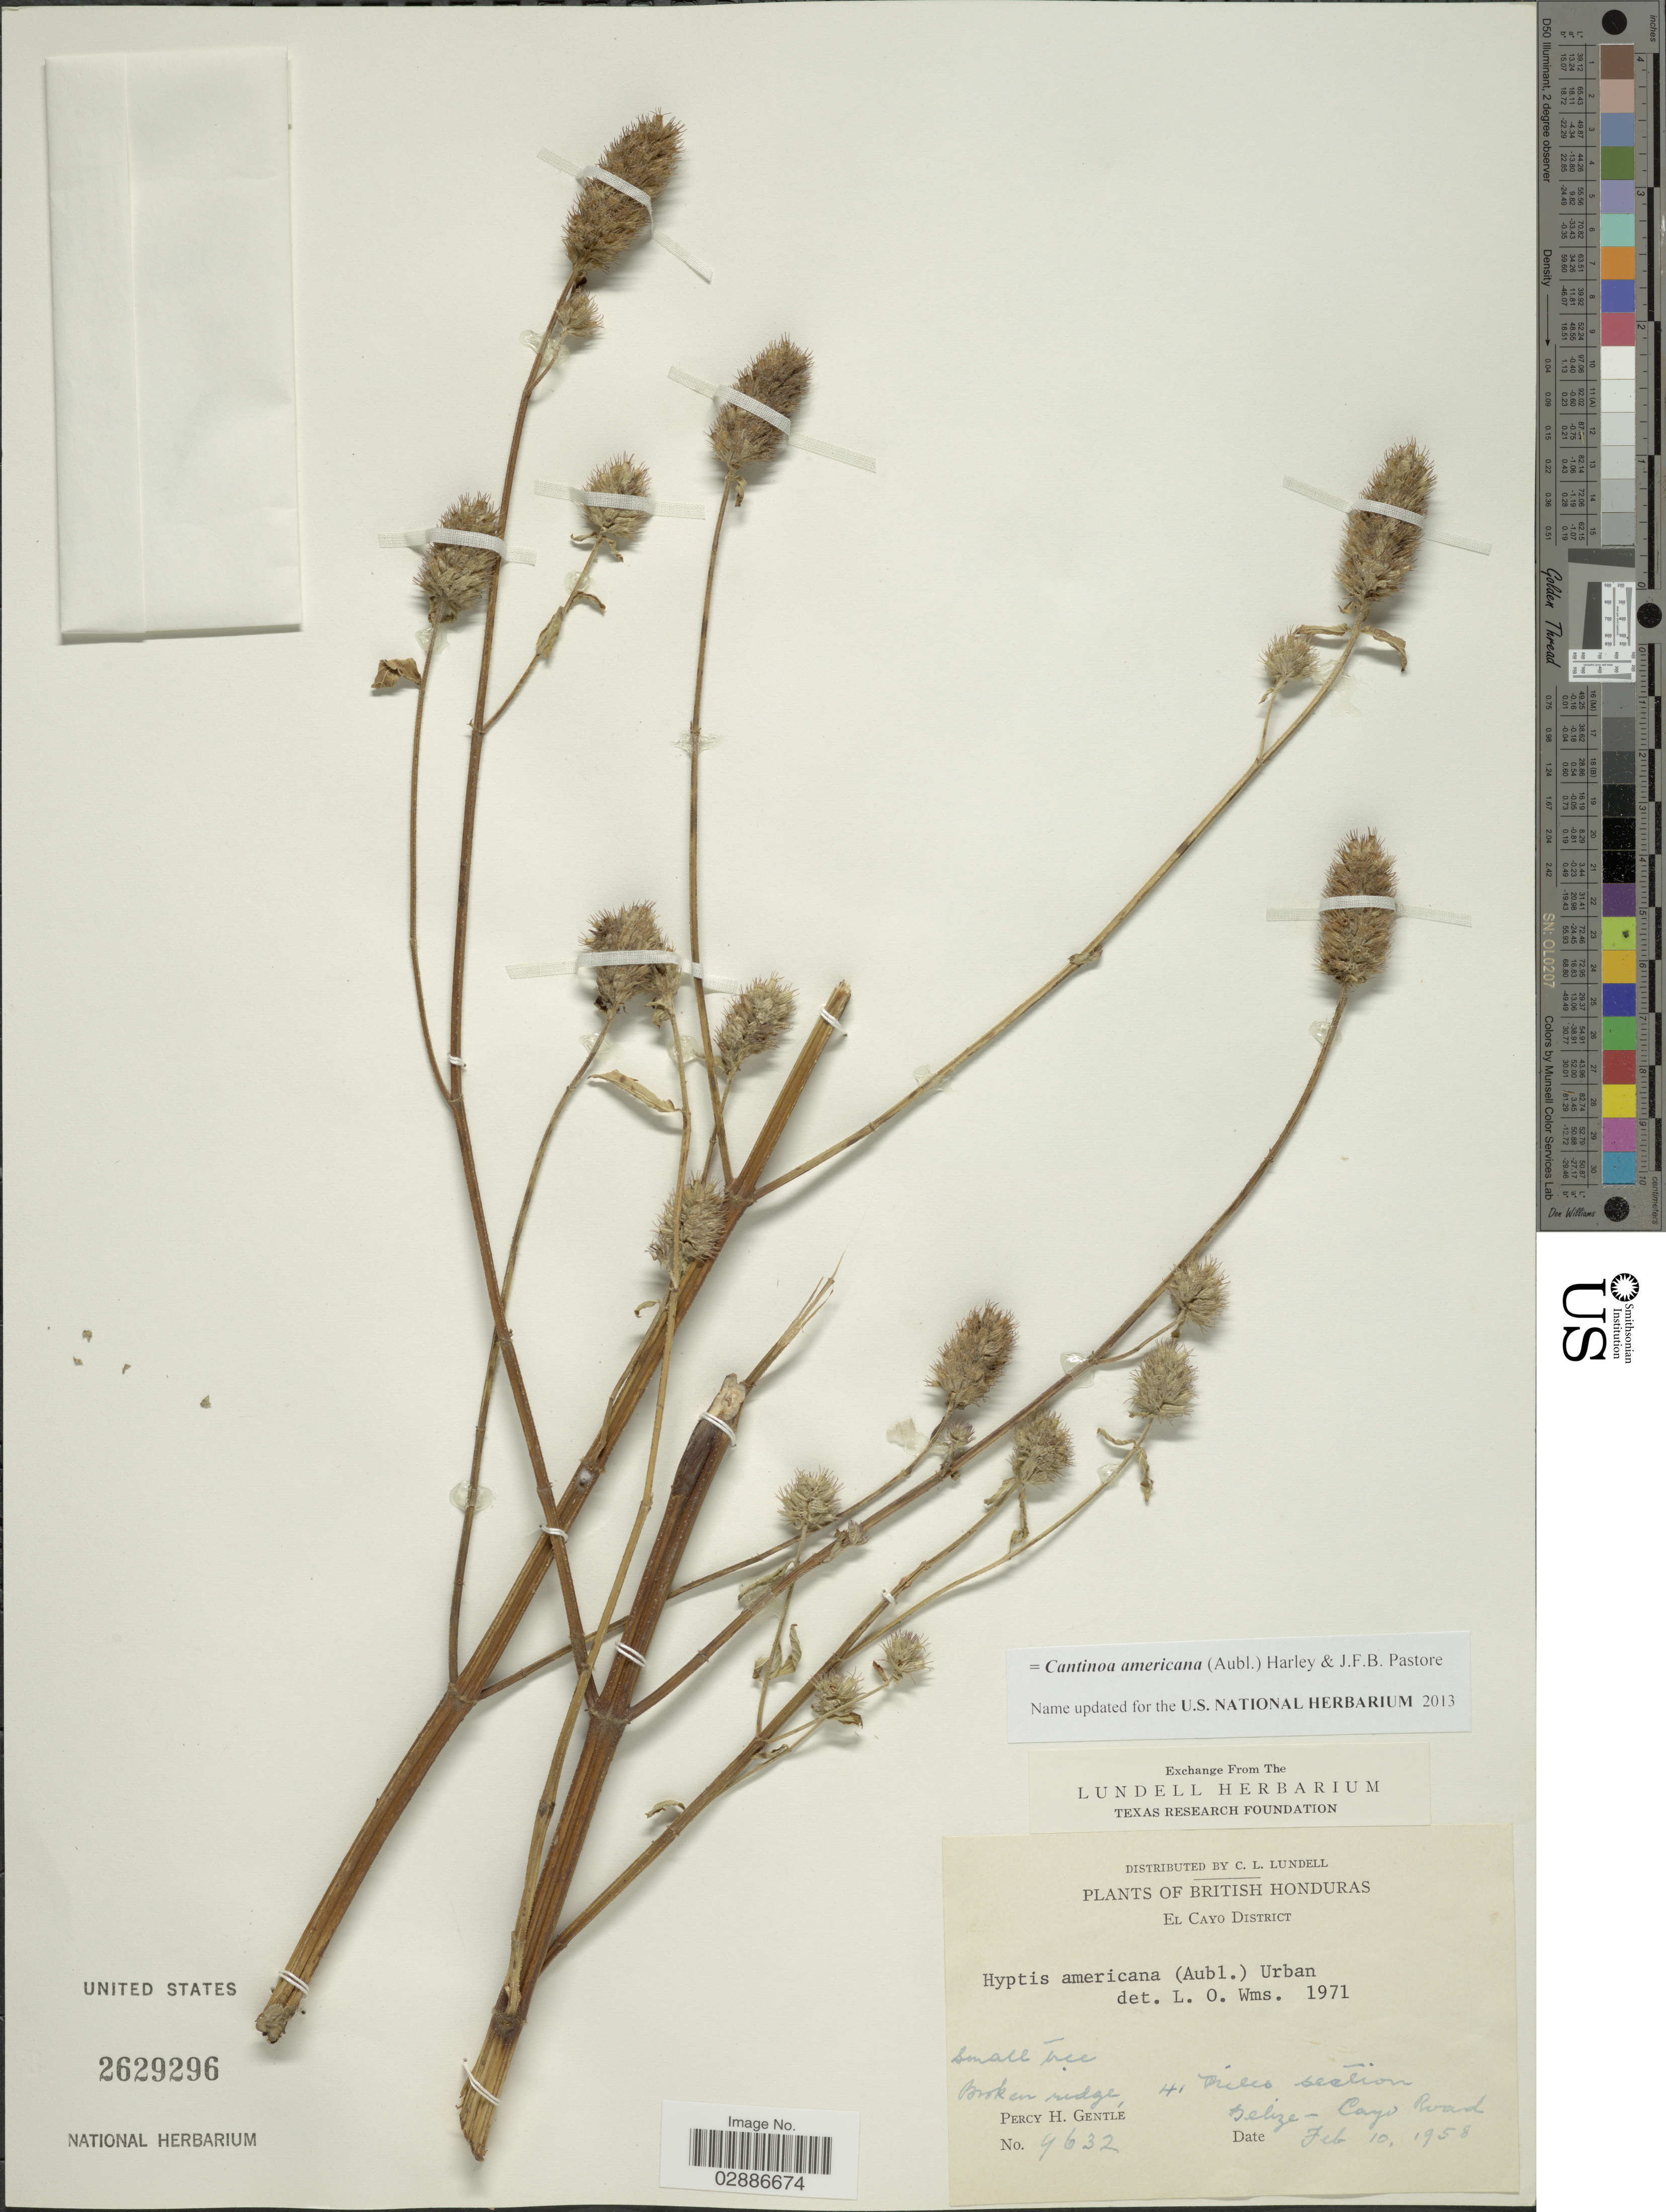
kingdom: Plantae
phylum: Tracheophyta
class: Magnoliopsida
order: Lamiales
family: Lamiaceae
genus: Cantinoa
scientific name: Cantinoa americana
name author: (Aubl.) Harley & J.F.B. Pastore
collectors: P. H. Gentle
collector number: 4632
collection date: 1958-02-10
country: Belize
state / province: Cayo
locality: British Honduras. El Cayo District. Cayo Road. Birken ridge, 41 miles section.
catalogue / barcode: US 2629296